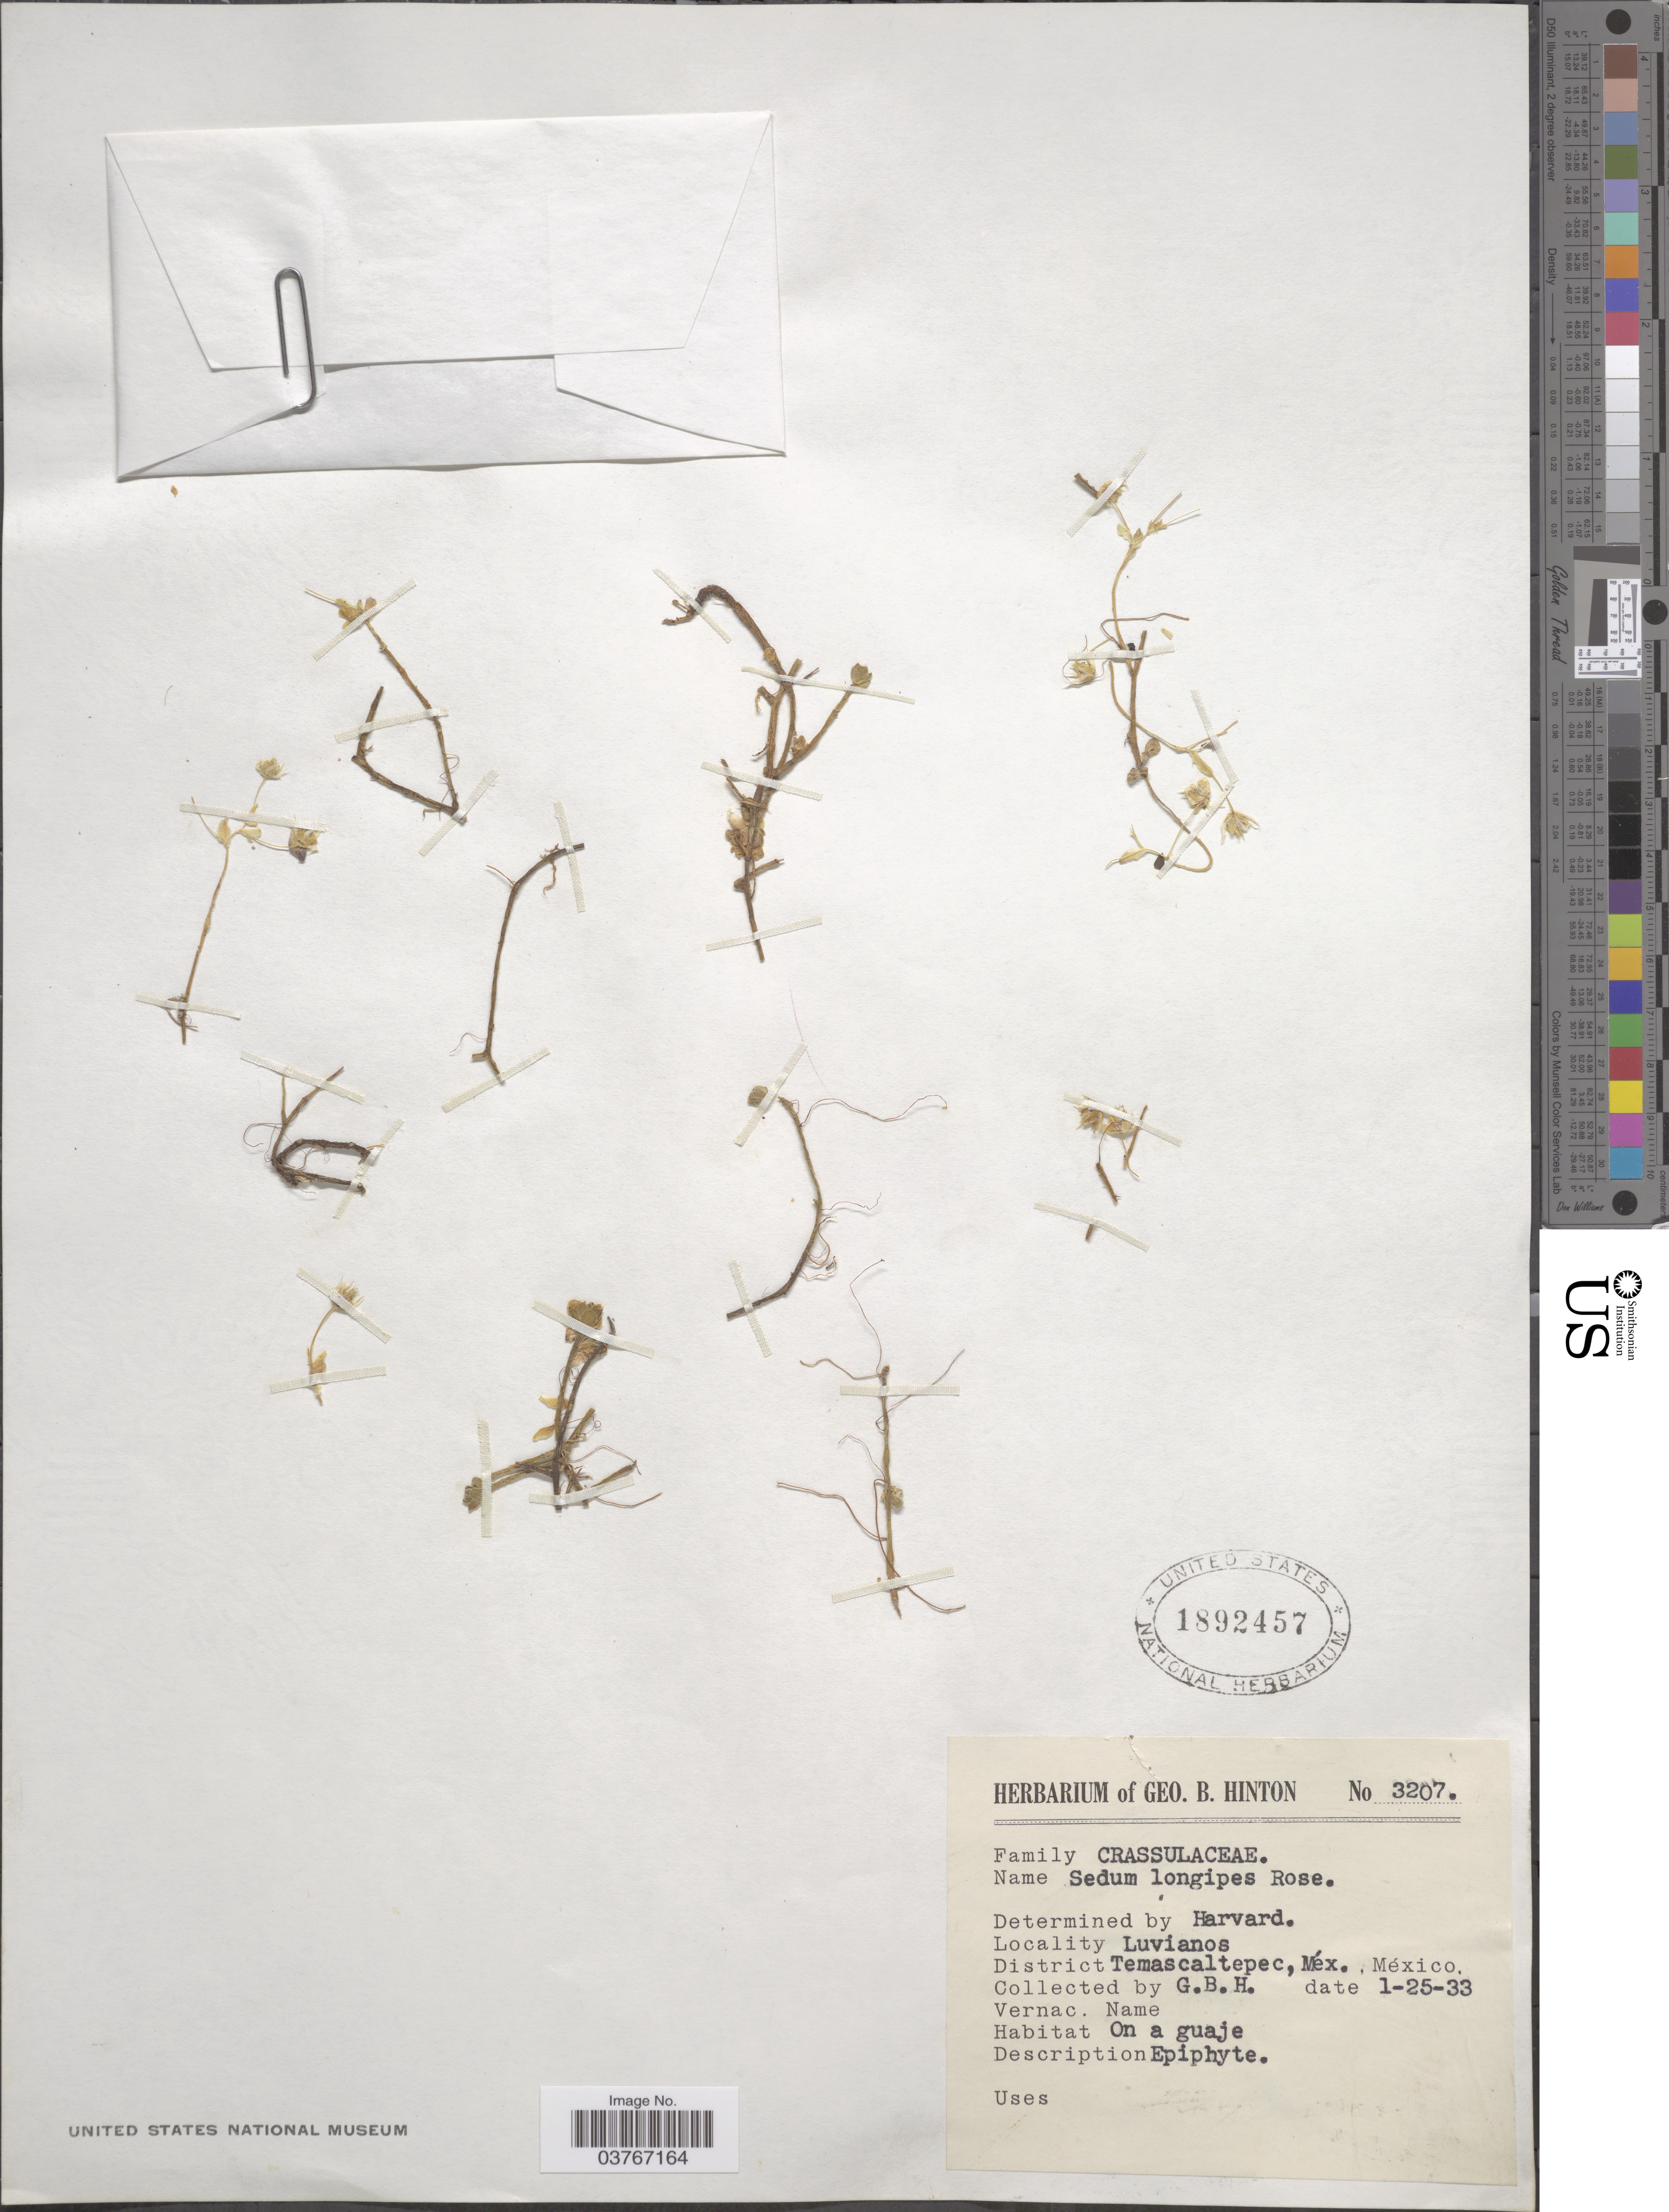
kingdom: Plantae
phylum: Tracheophyta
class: Magnoliopsida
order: Saxifragales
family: Crassulaceae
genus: Sedum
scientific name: Sedum longipes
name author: Rose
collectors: G. B. Hinton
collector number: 3207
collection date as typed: Transcribed d/m/y: 25/1/33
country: Mexico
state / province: México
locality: Luvianos, District Temascaltepec.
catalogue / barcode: US 1892457